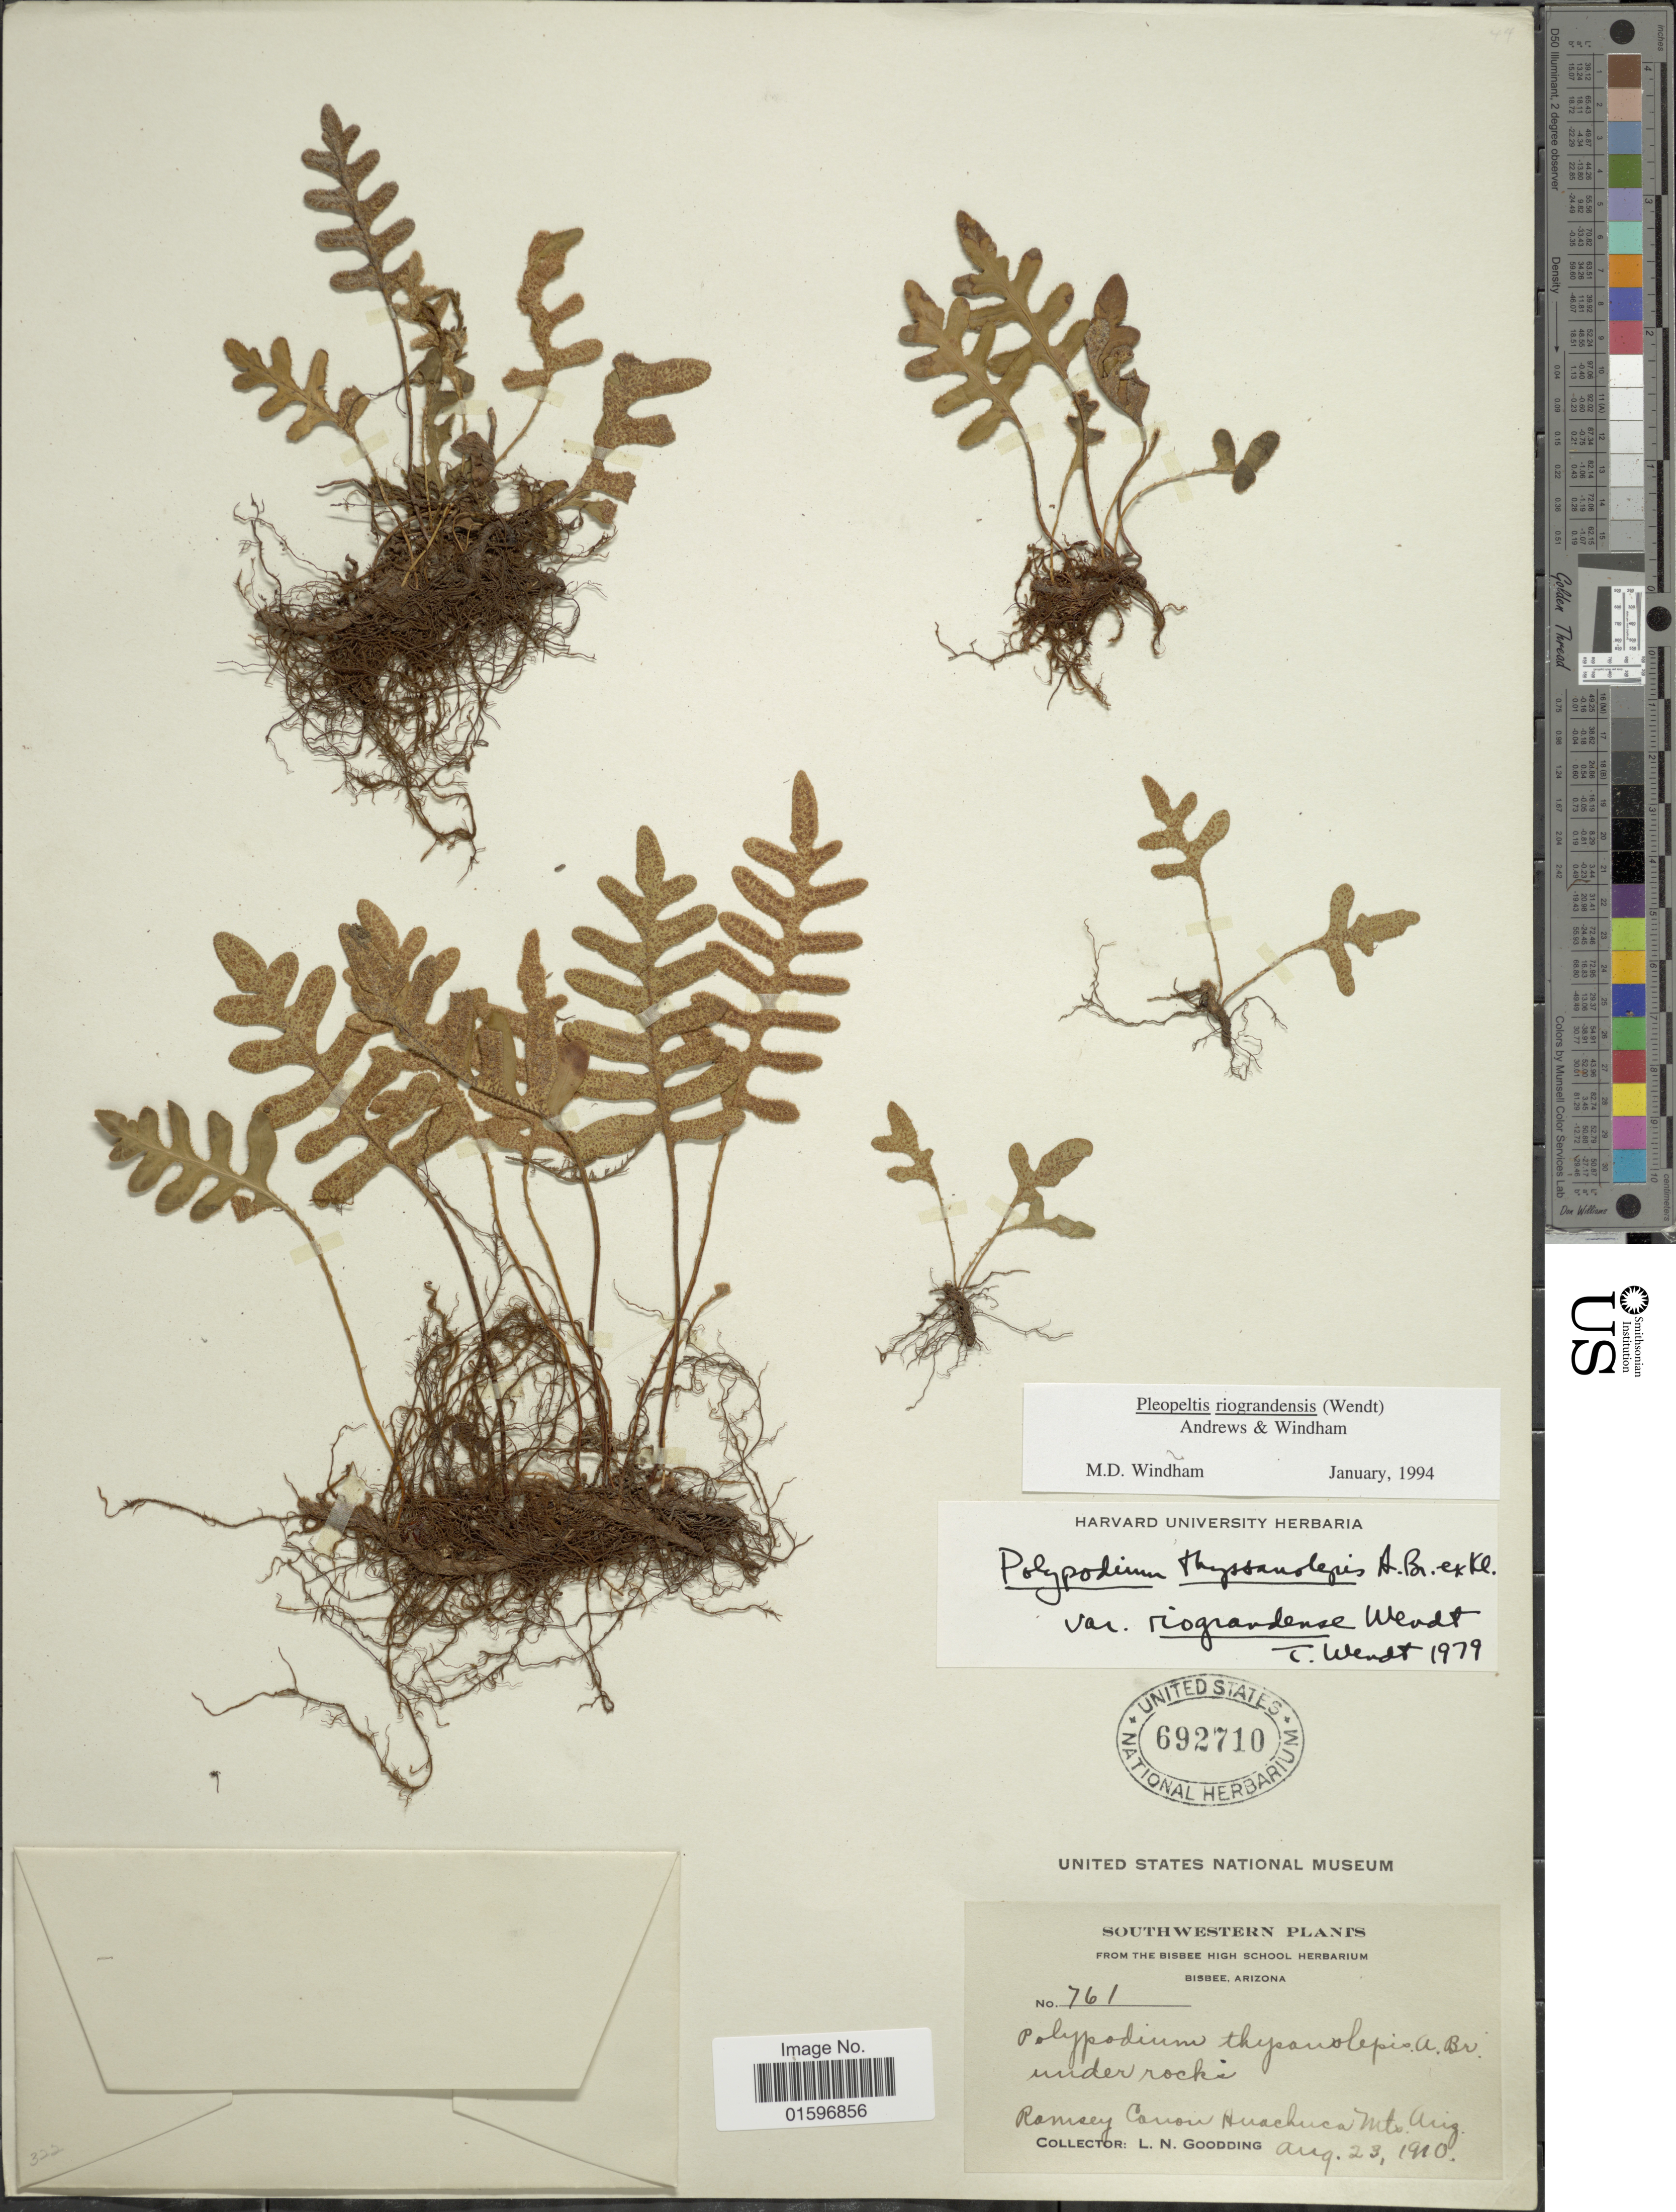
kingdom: Plantae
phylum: Tracheophyta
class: Polypodiopsida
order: Polypodiales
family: Polypodiaceae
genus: Pleopeltis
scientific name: Pleopeltis thyssanolepis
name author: (A. Braun ex Klotzsch) E.G. Andrews & Windham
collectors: L. N. Goodding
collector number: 761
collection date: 1910-08-23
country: United States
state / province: Arizona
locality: Ramsey Canon Huachuca Mts. Ariz.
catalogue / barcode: US 692710